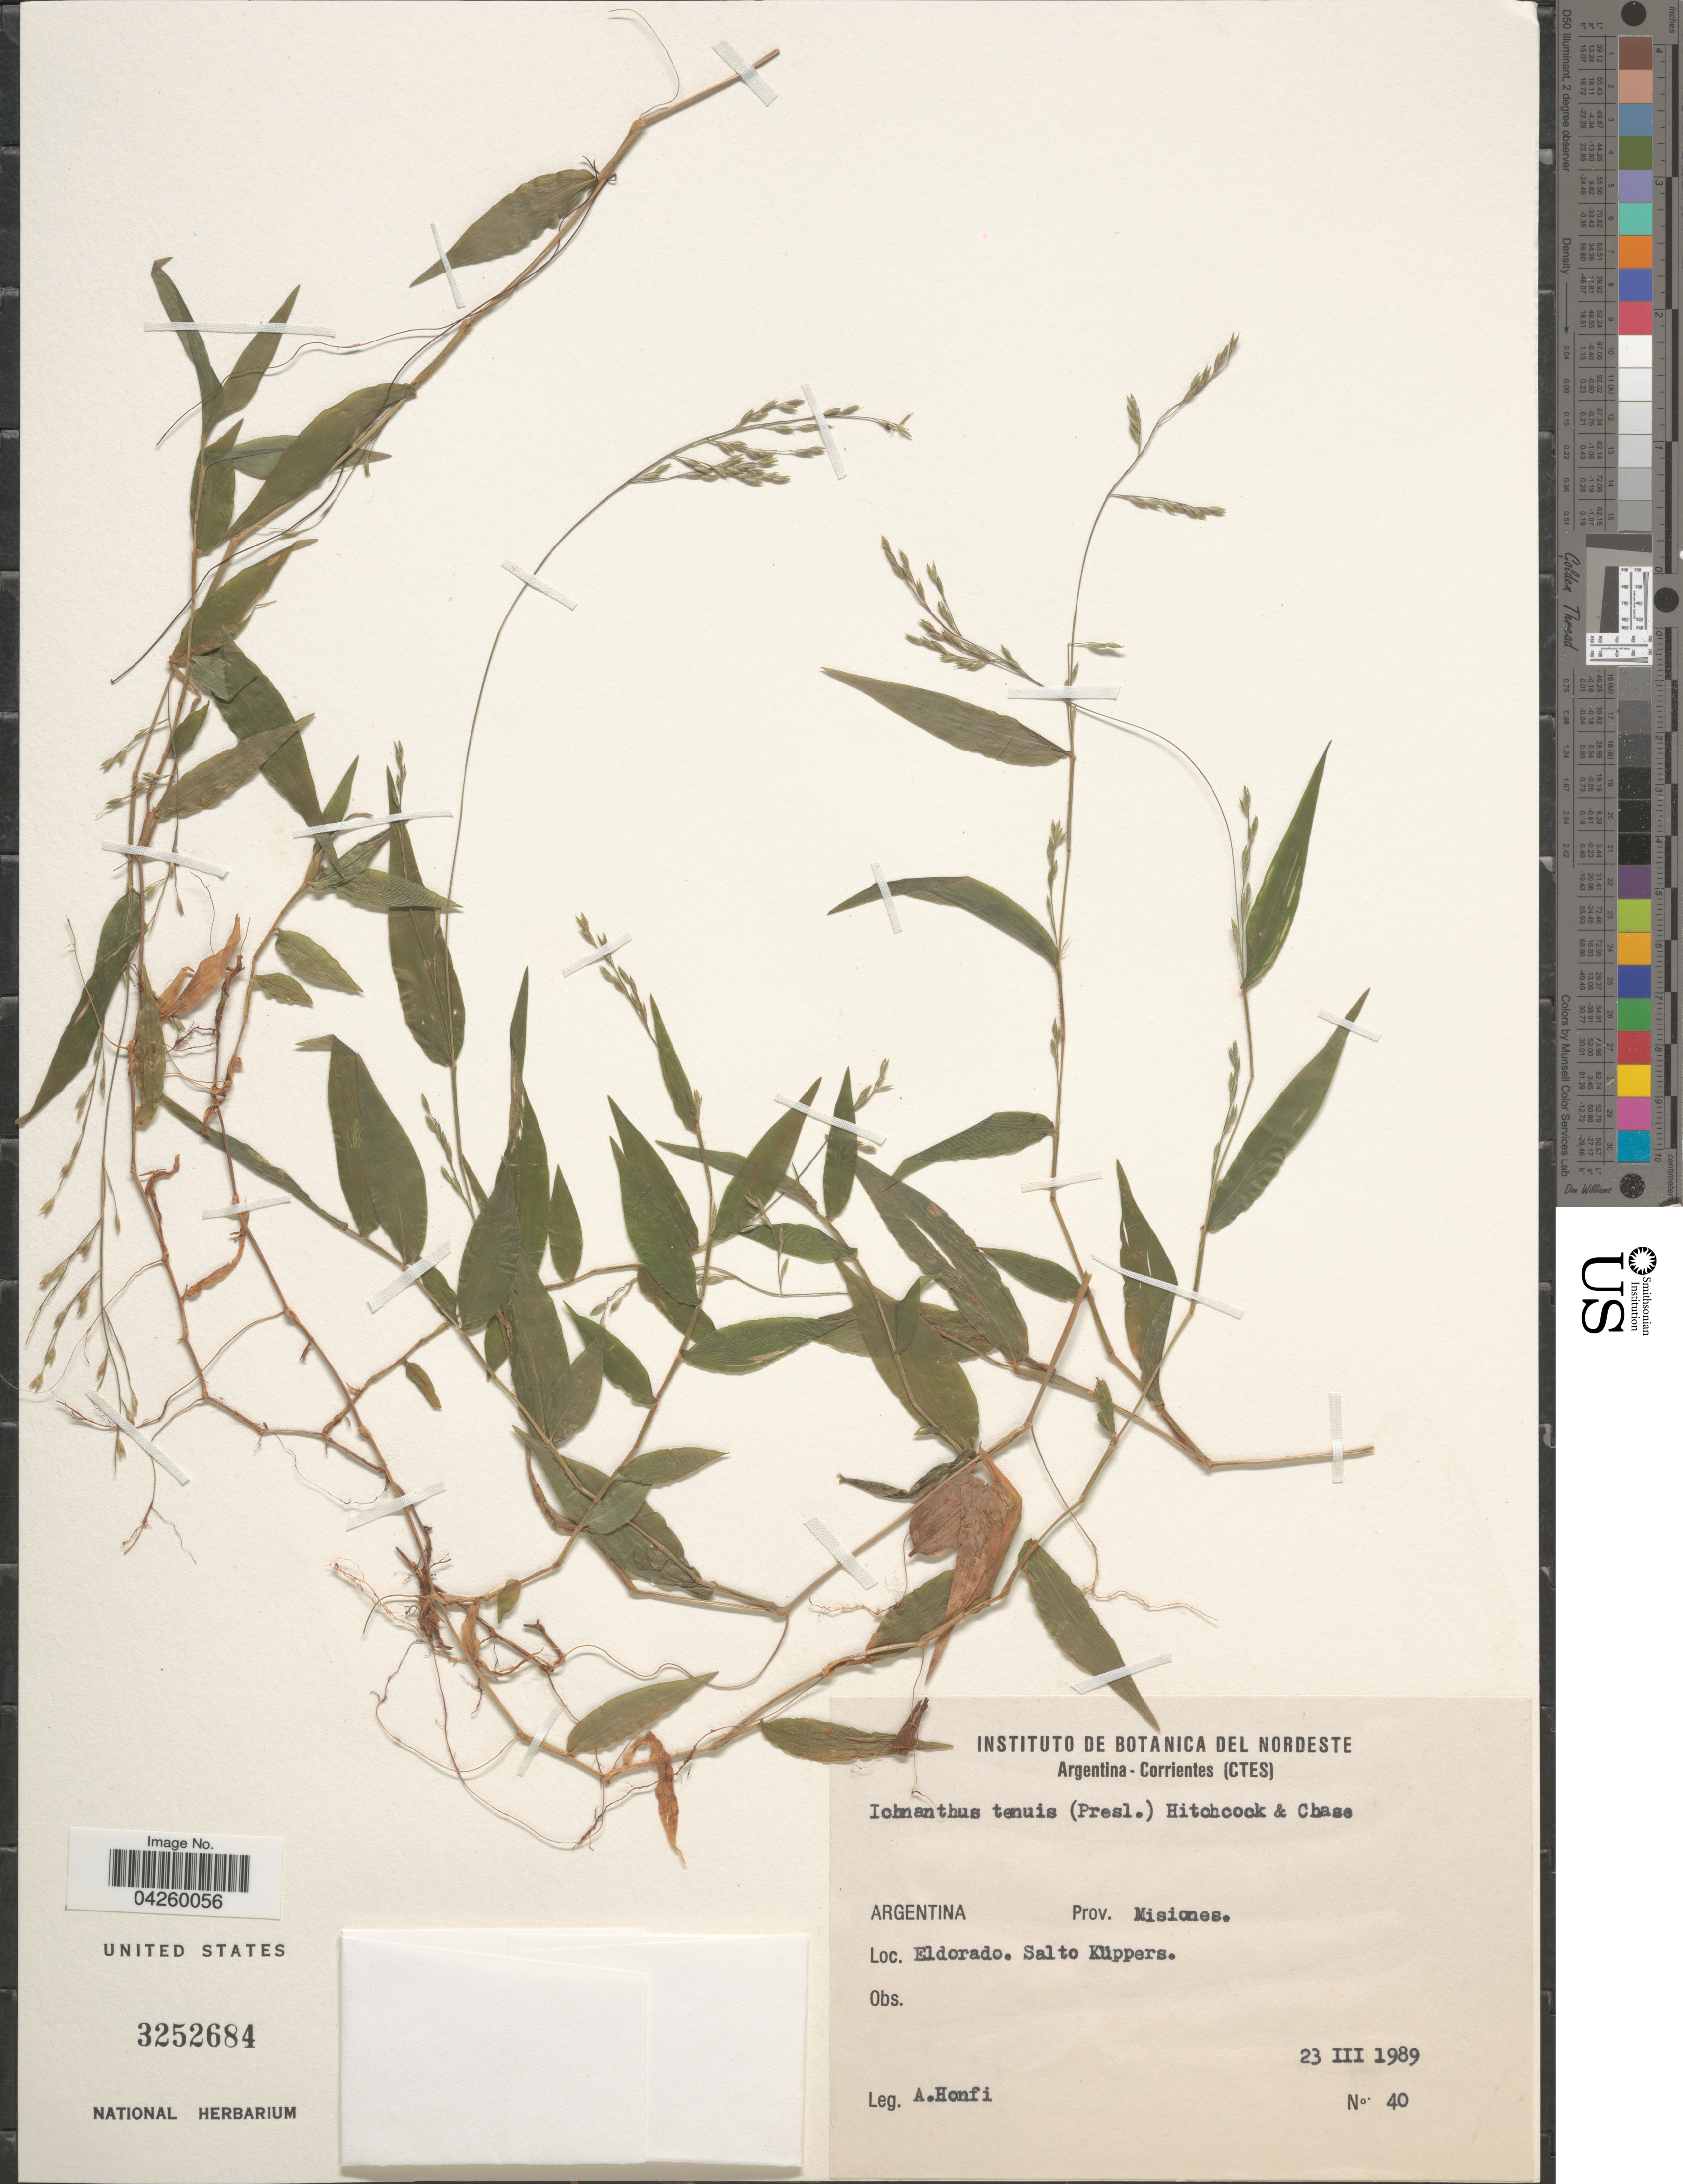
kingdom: Plantae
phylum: Tracheophyta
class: Liliopsida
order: Poales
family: Poaceae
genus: Ichnanthus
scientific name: Ichnanthus tenuis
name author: (J. Presl) Hitchc. & Chase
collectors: A. Honfi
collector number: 40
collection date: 1989-03-23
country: Argentina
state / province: Misiones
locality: Eldorado. Salto Klippers.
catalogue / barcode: US 3252684